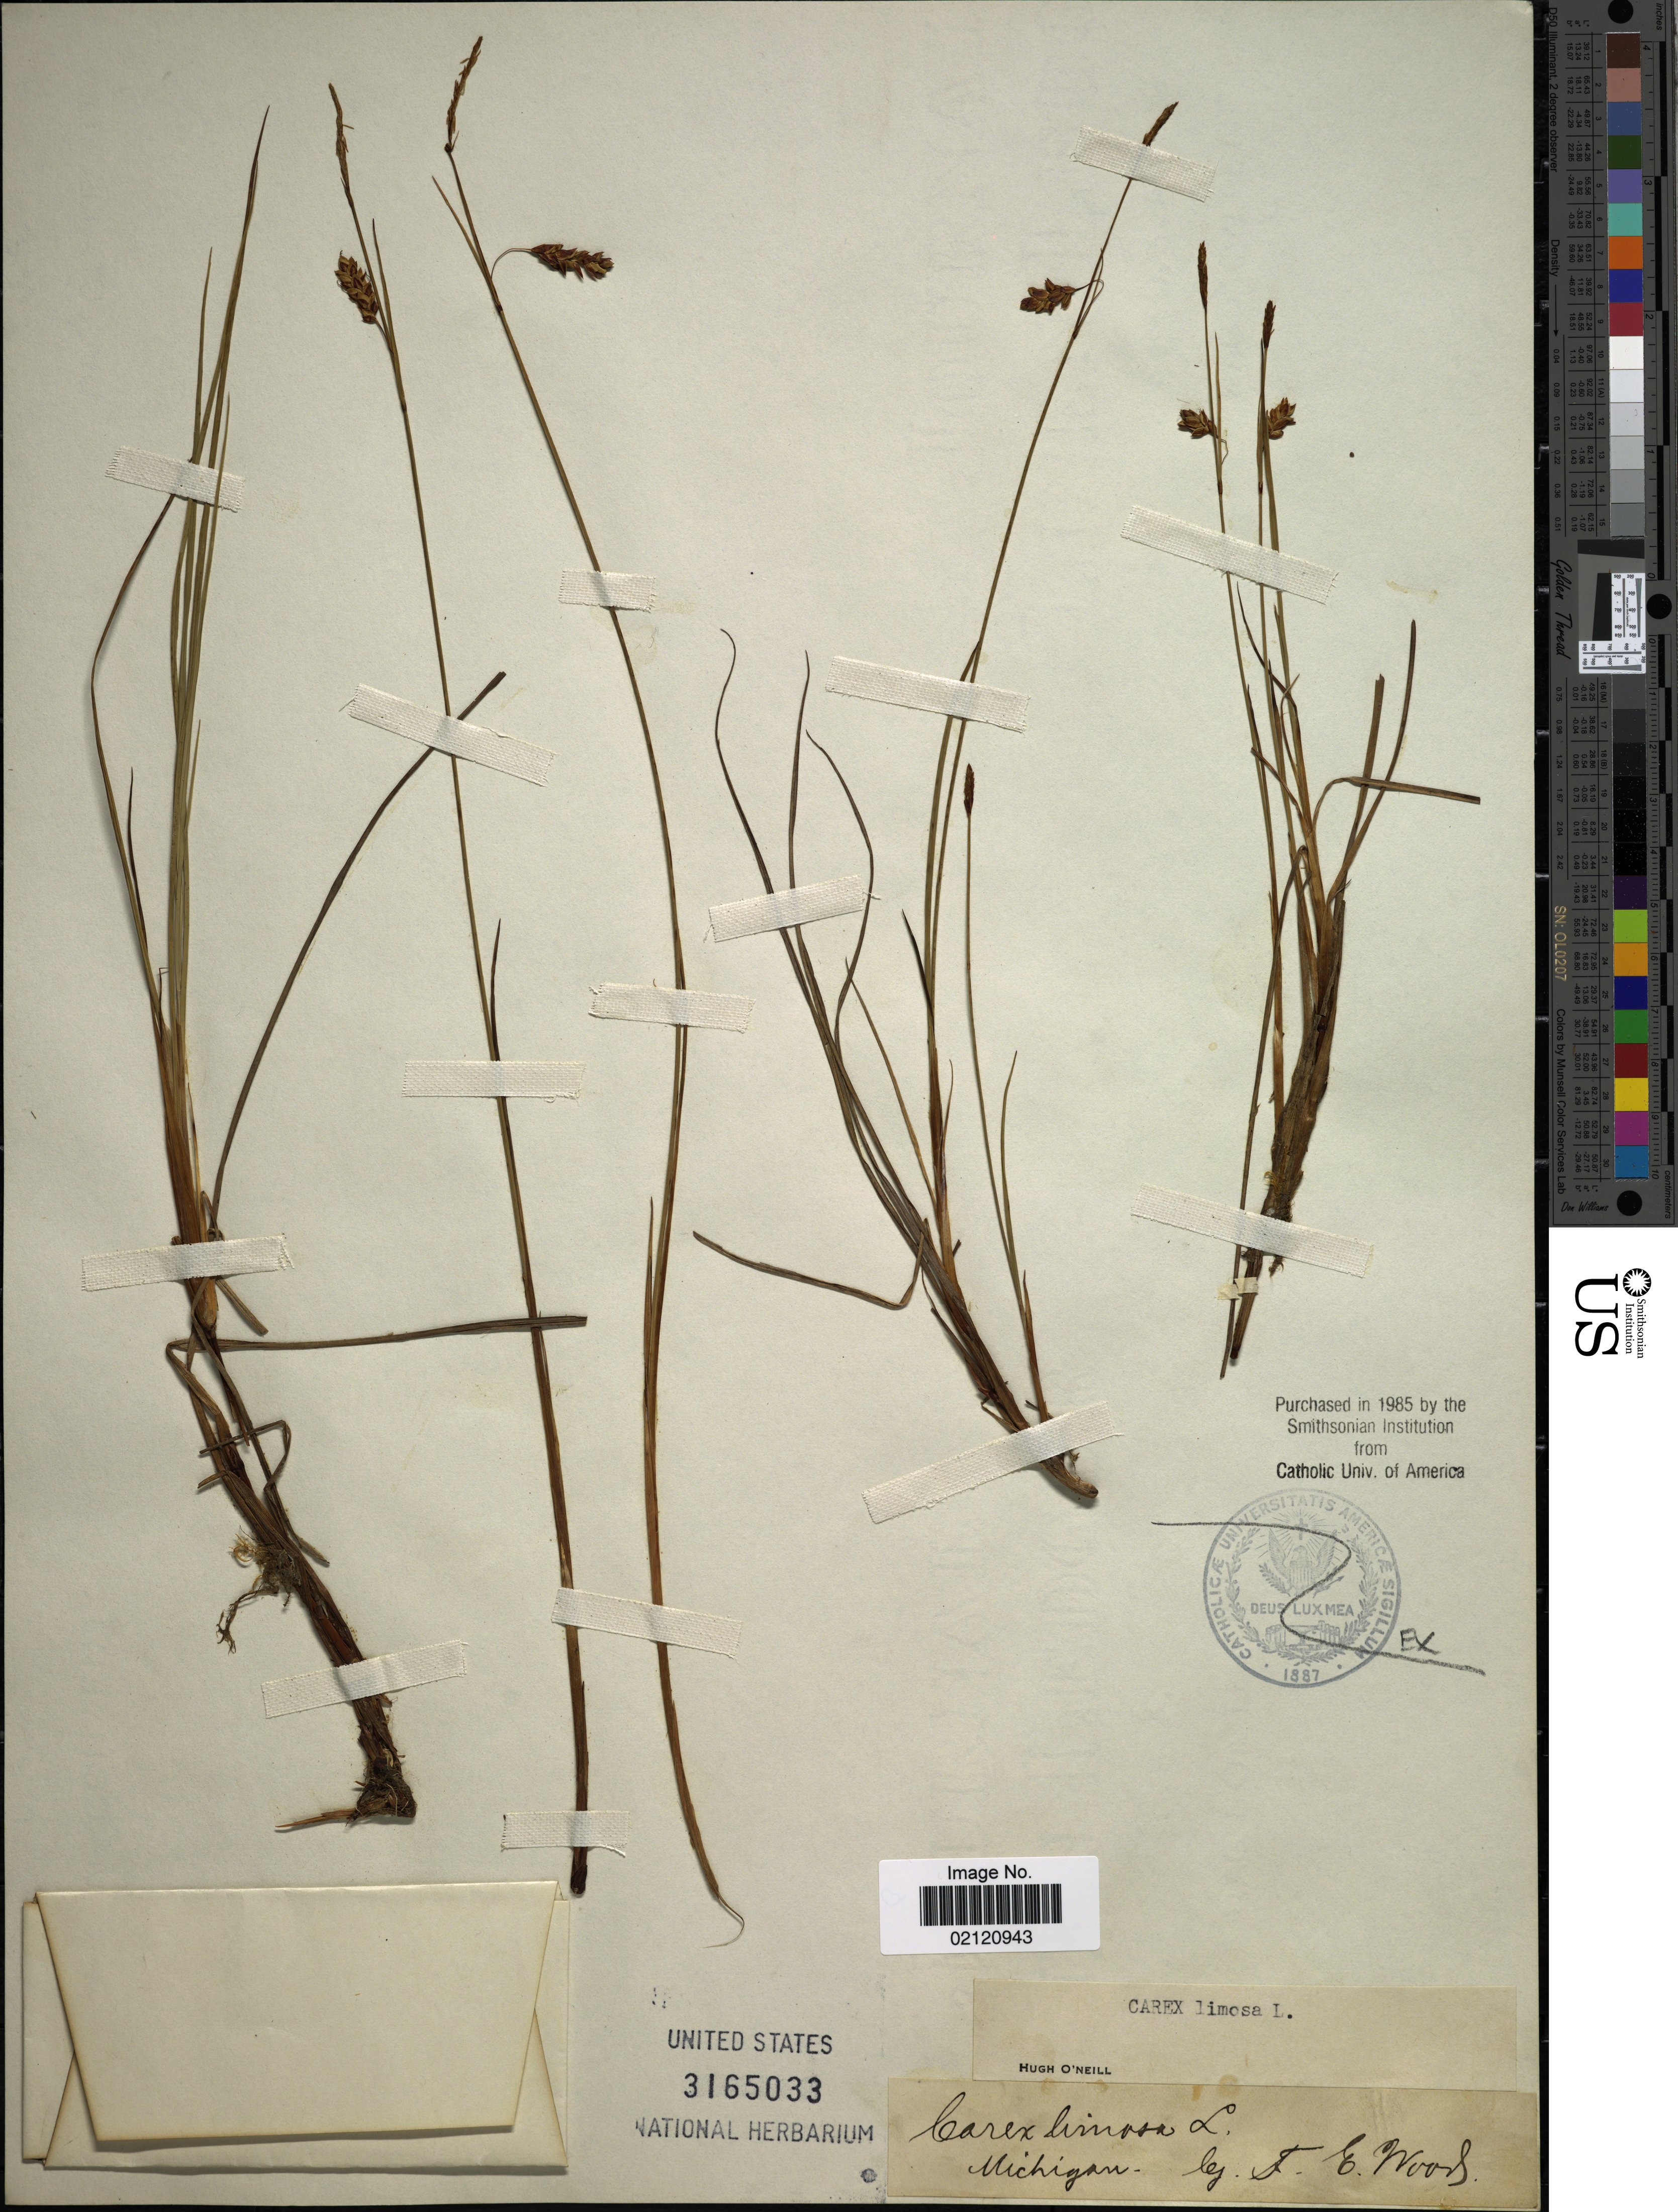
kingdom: Plantae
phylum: Tracheophyta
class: Liliopsida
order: Poales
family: Cyperaceae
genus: Carex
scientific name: Carex limosa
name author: L.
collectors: F. Wood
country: United States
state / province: Michigan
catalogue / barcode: US 3165033